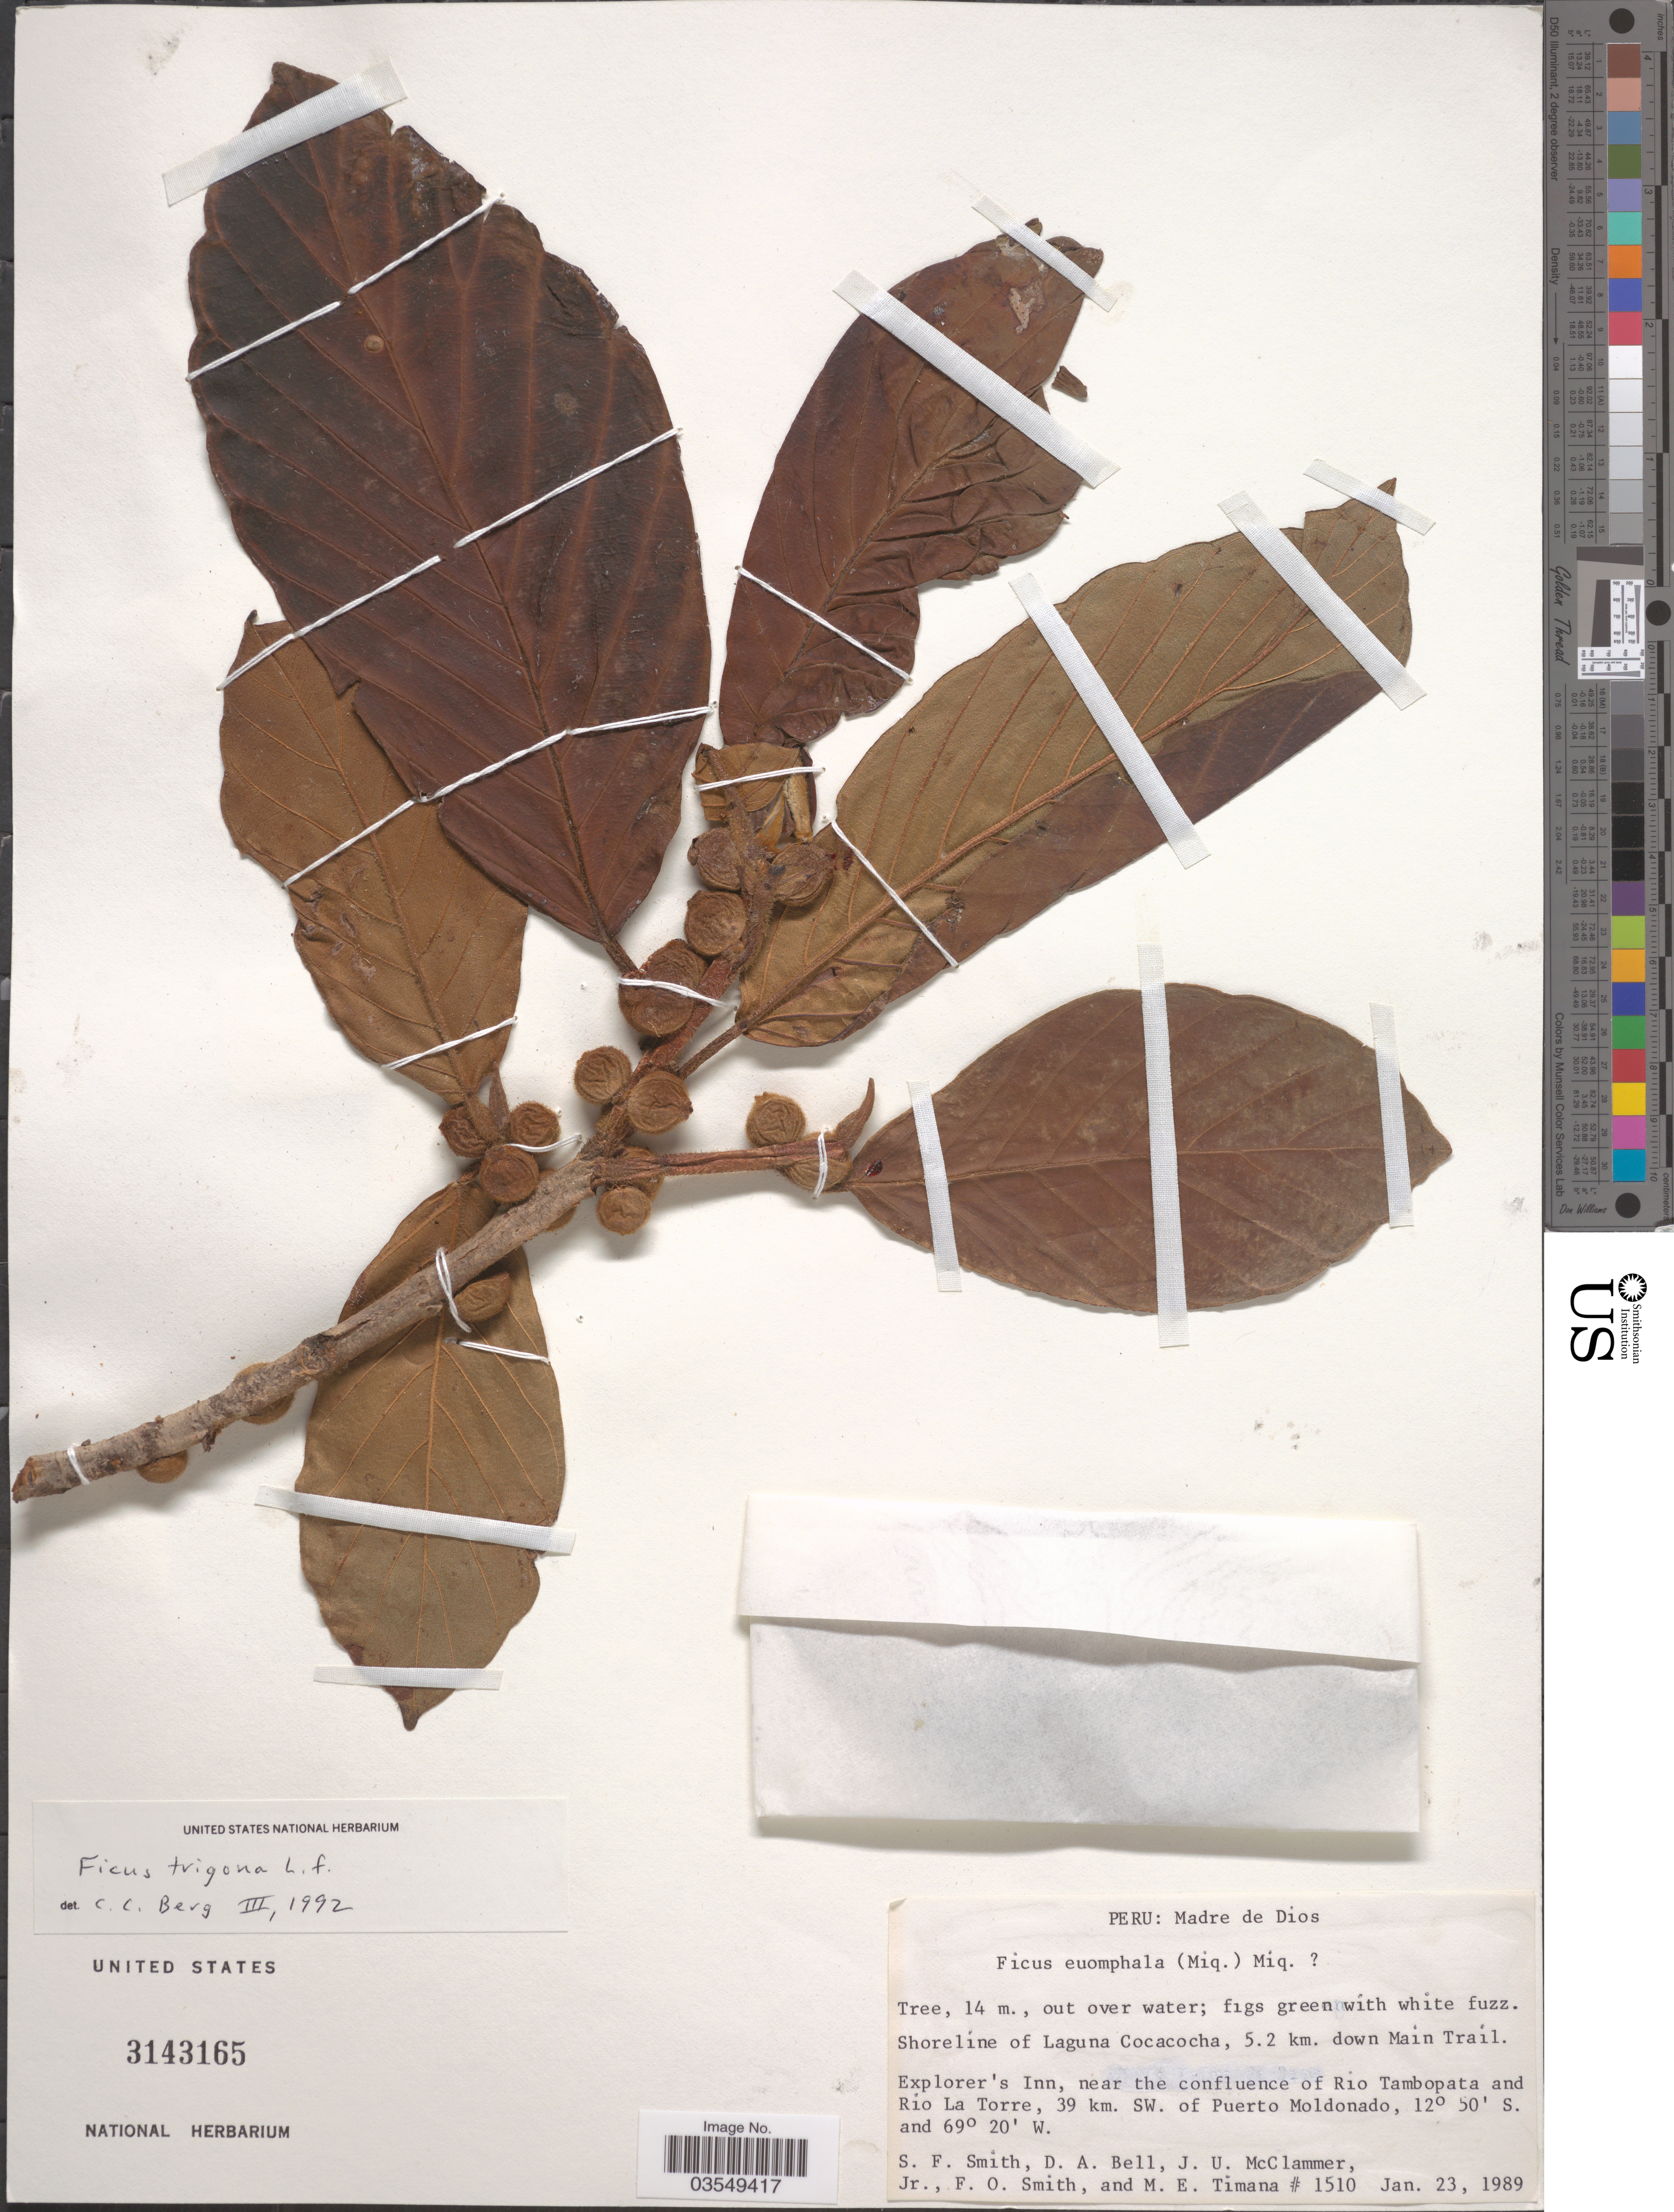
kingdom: Plantae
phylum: Tracheophyta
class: Magnoliopsida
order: Rosales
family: Moraceae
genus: Ficus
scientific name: Ficus trigona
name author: L. f.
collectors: S.F. Smith, D. A. Bell, J. McClammer Jr. & F. Smith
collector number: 1510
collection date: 1989-01-23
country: Peru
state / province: Madre de Dios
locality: Shoreline of Laguna Cocacocha, 5.2 km. down Main Trail. Explorer's Inn, near the confluence of Rio Tambopata and Rio La Torre, 39 km. SW. of Puerto Moldonado.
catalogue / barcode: US 3143165